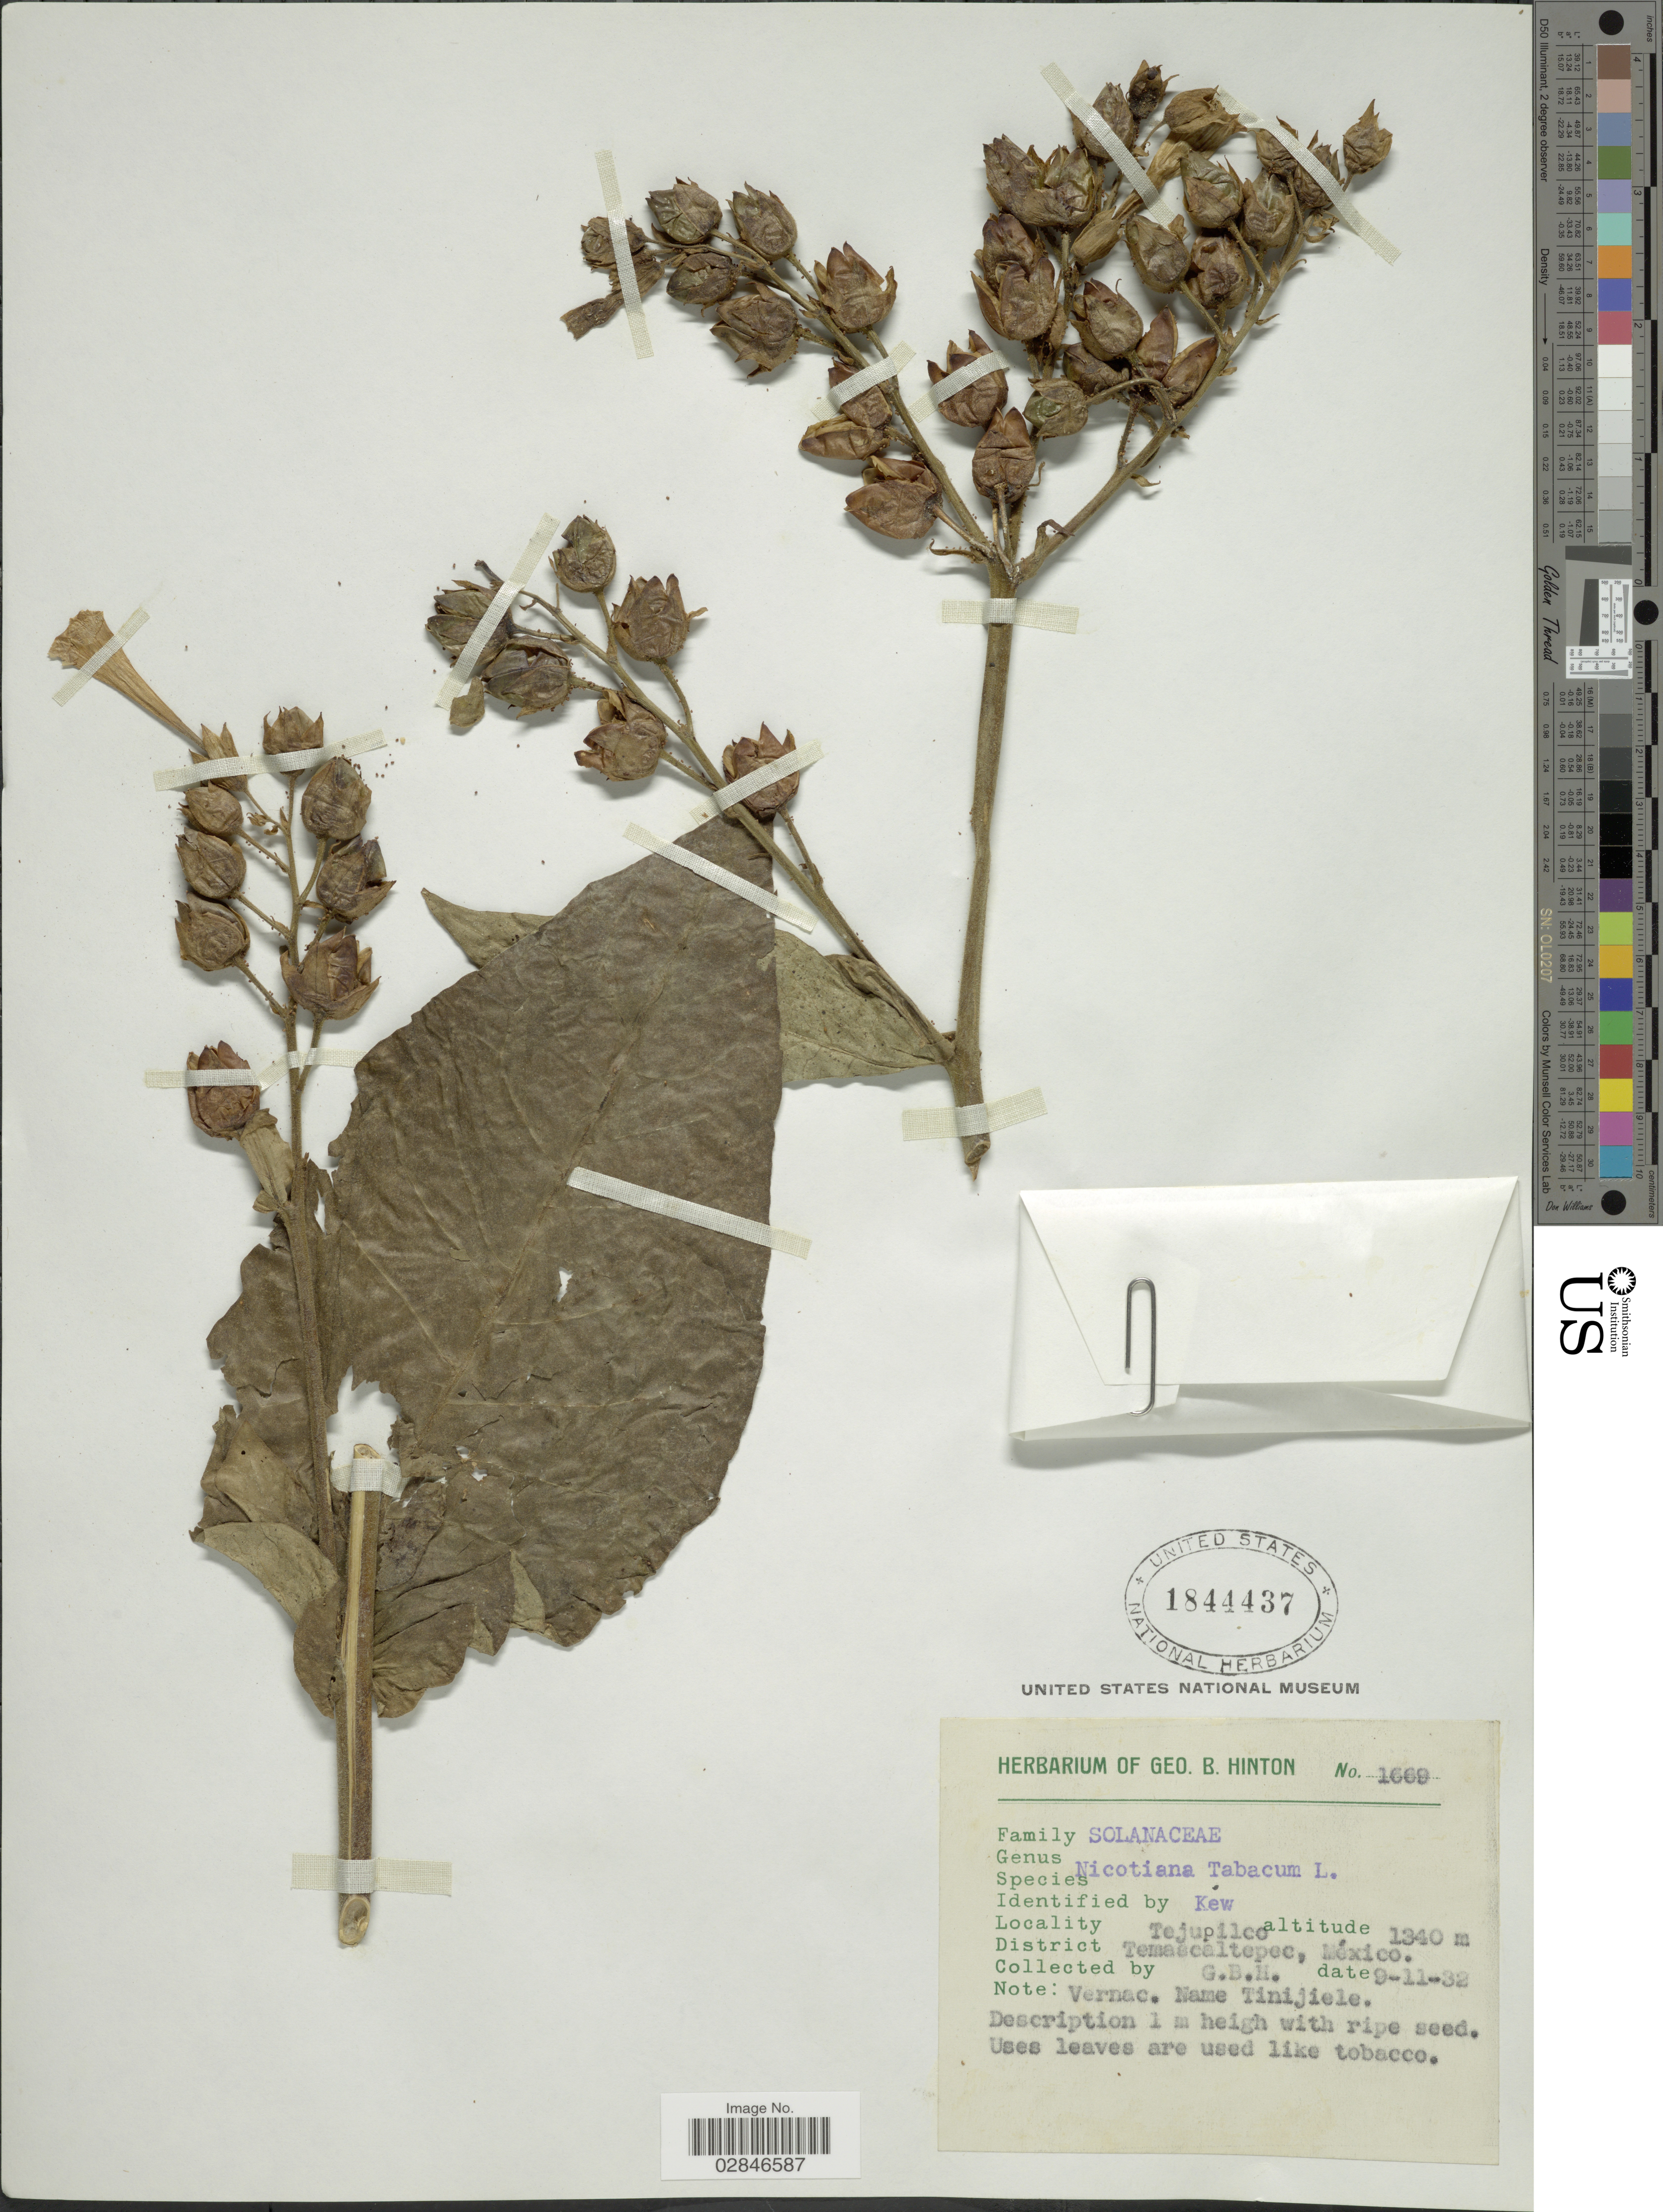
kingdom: Plantae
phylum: Tracheophyta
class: Magnoliopsida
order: Solanales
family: Solanaceae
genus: Nicotiana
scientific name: Nicotiana tabacum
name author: L.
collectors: G. B. Hinton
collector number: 1669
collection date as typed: Transcribed d/m/y: 9/11/32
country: Mexico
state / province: México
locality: Tejupilco, District Temascaltepec.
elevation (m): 1340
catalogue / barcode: US 1844437